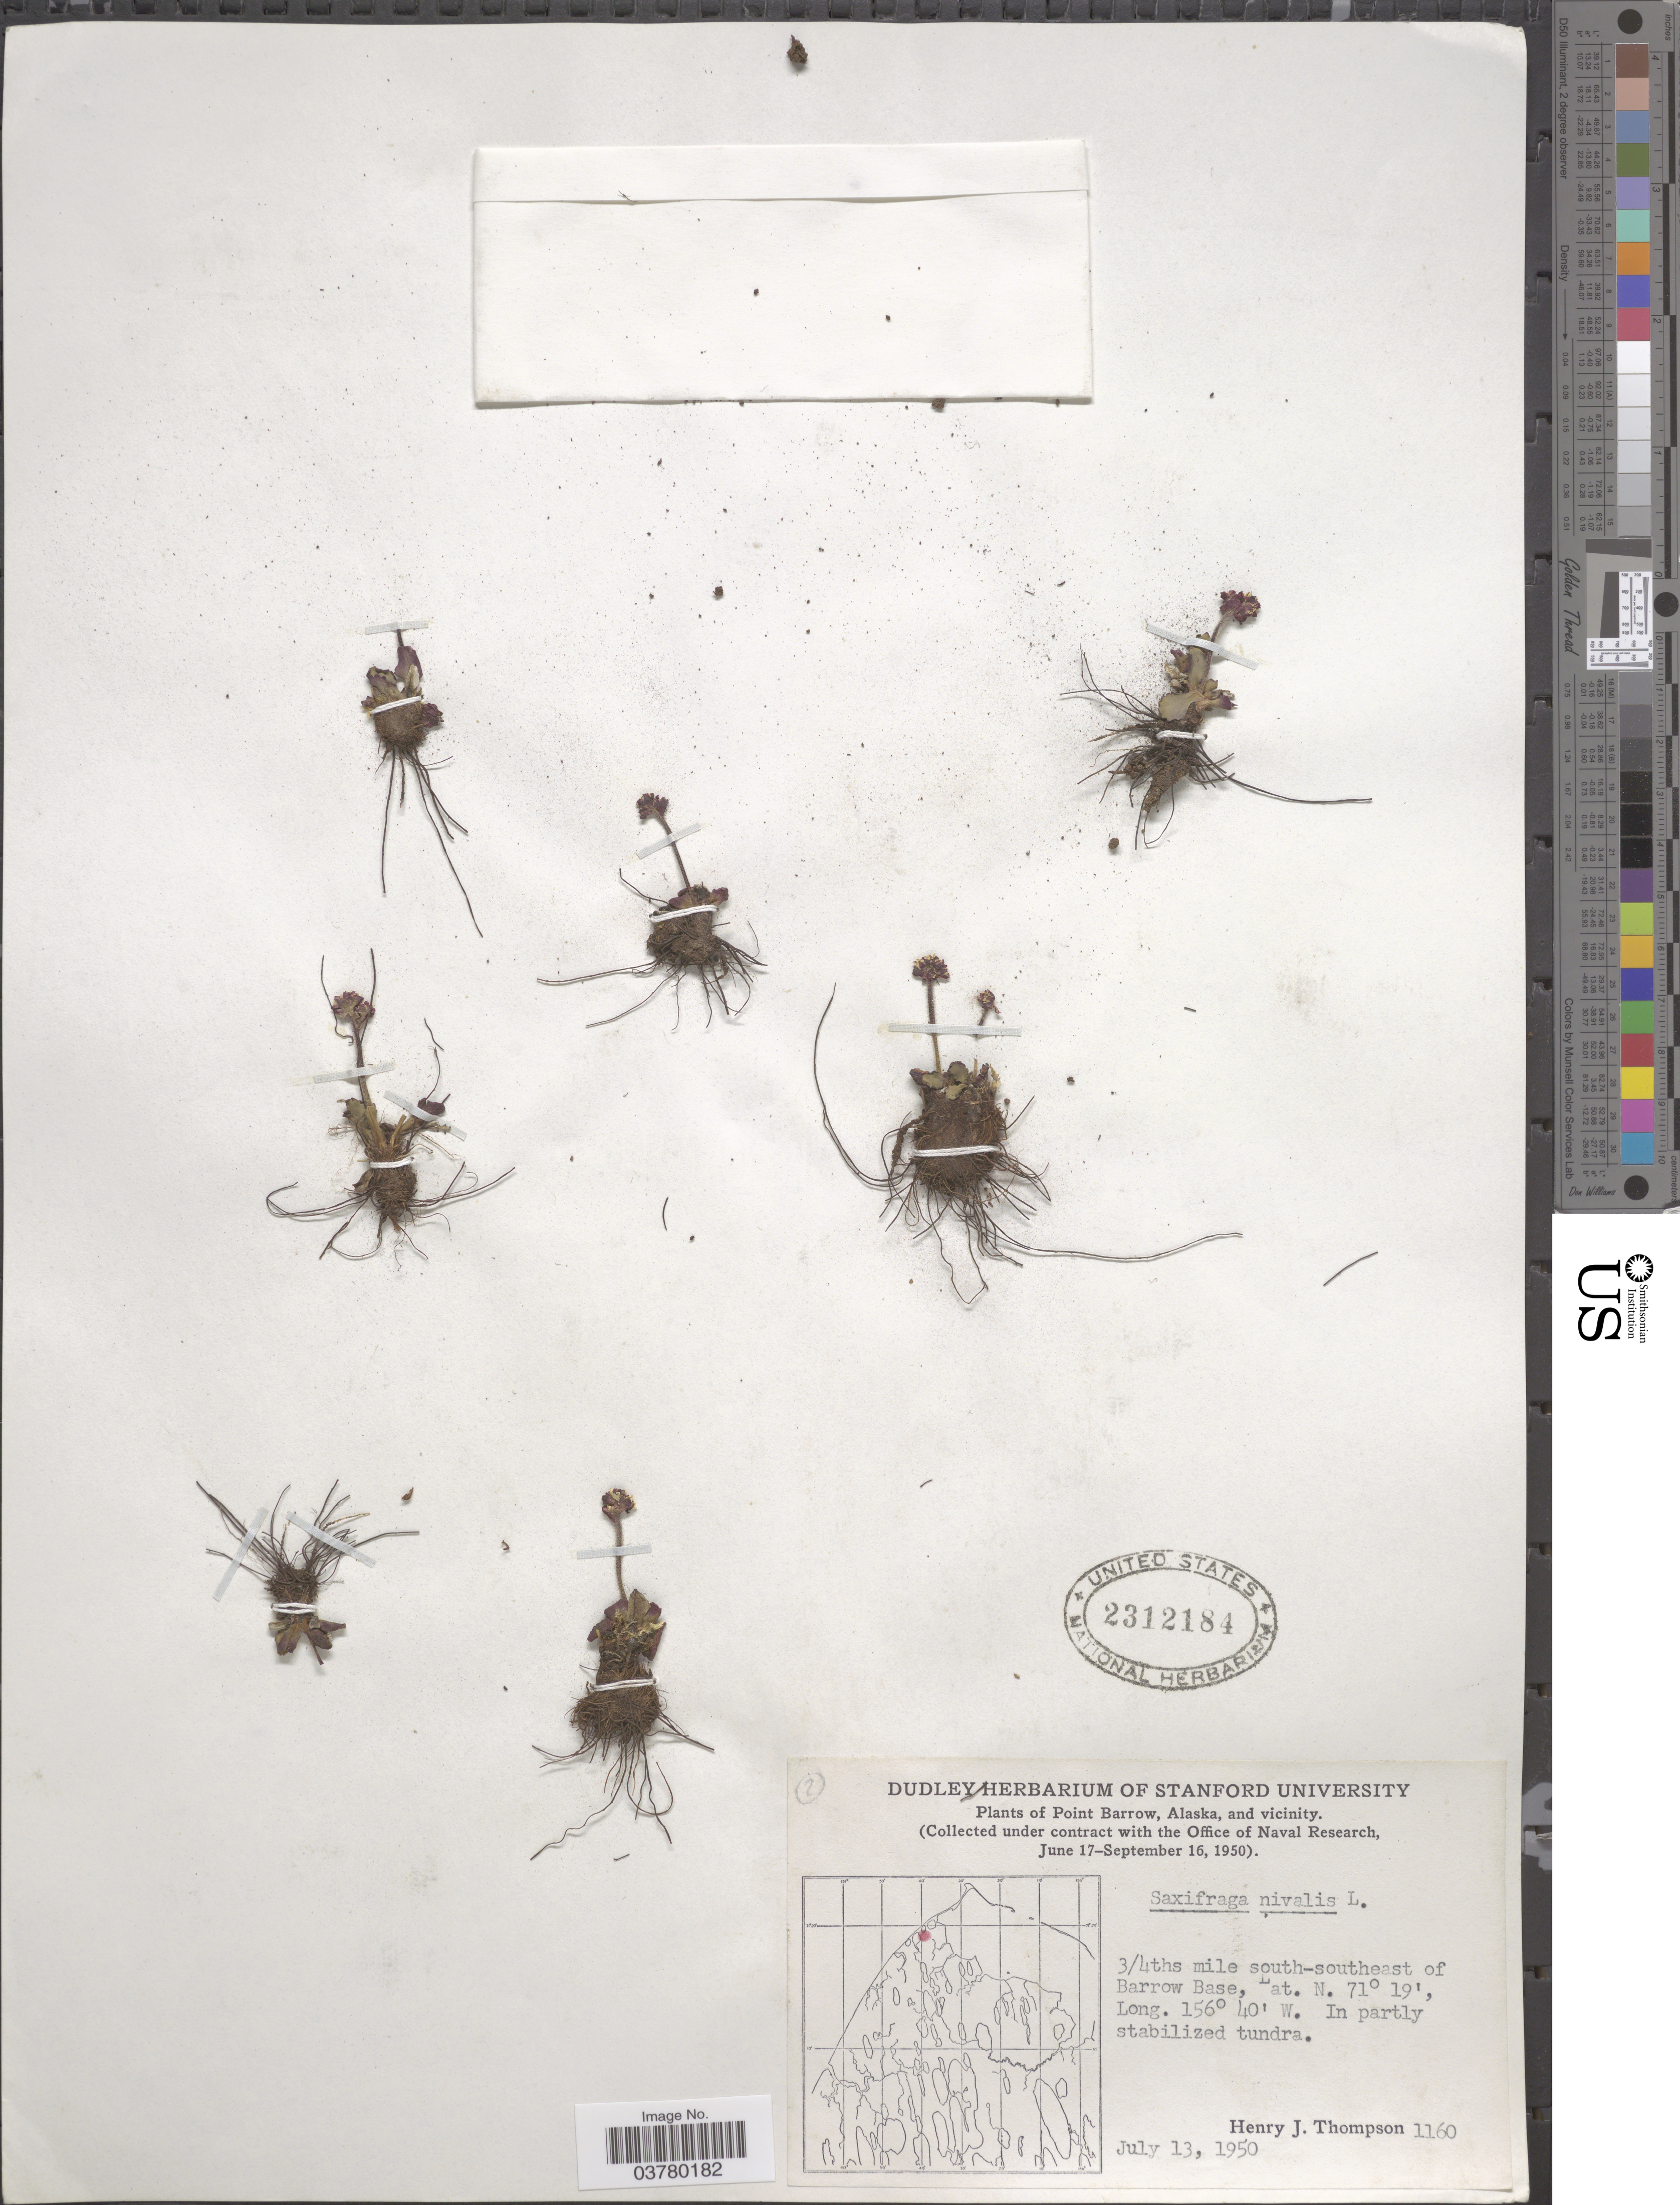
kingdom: Plantae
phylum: Tracheophyta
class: Magnoliopsida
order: Saxifragales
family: Saxifragaceae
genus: Micranthes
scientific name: Micranthes nivalis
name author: (L.) Small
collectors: H. J. Thompson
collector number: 1160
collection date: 1950-07-13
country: United States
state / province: Alaska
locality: Point Borrow, and vicinity. ¾ths mile south-southeast of Barrow Base.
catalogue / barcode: US 2312184